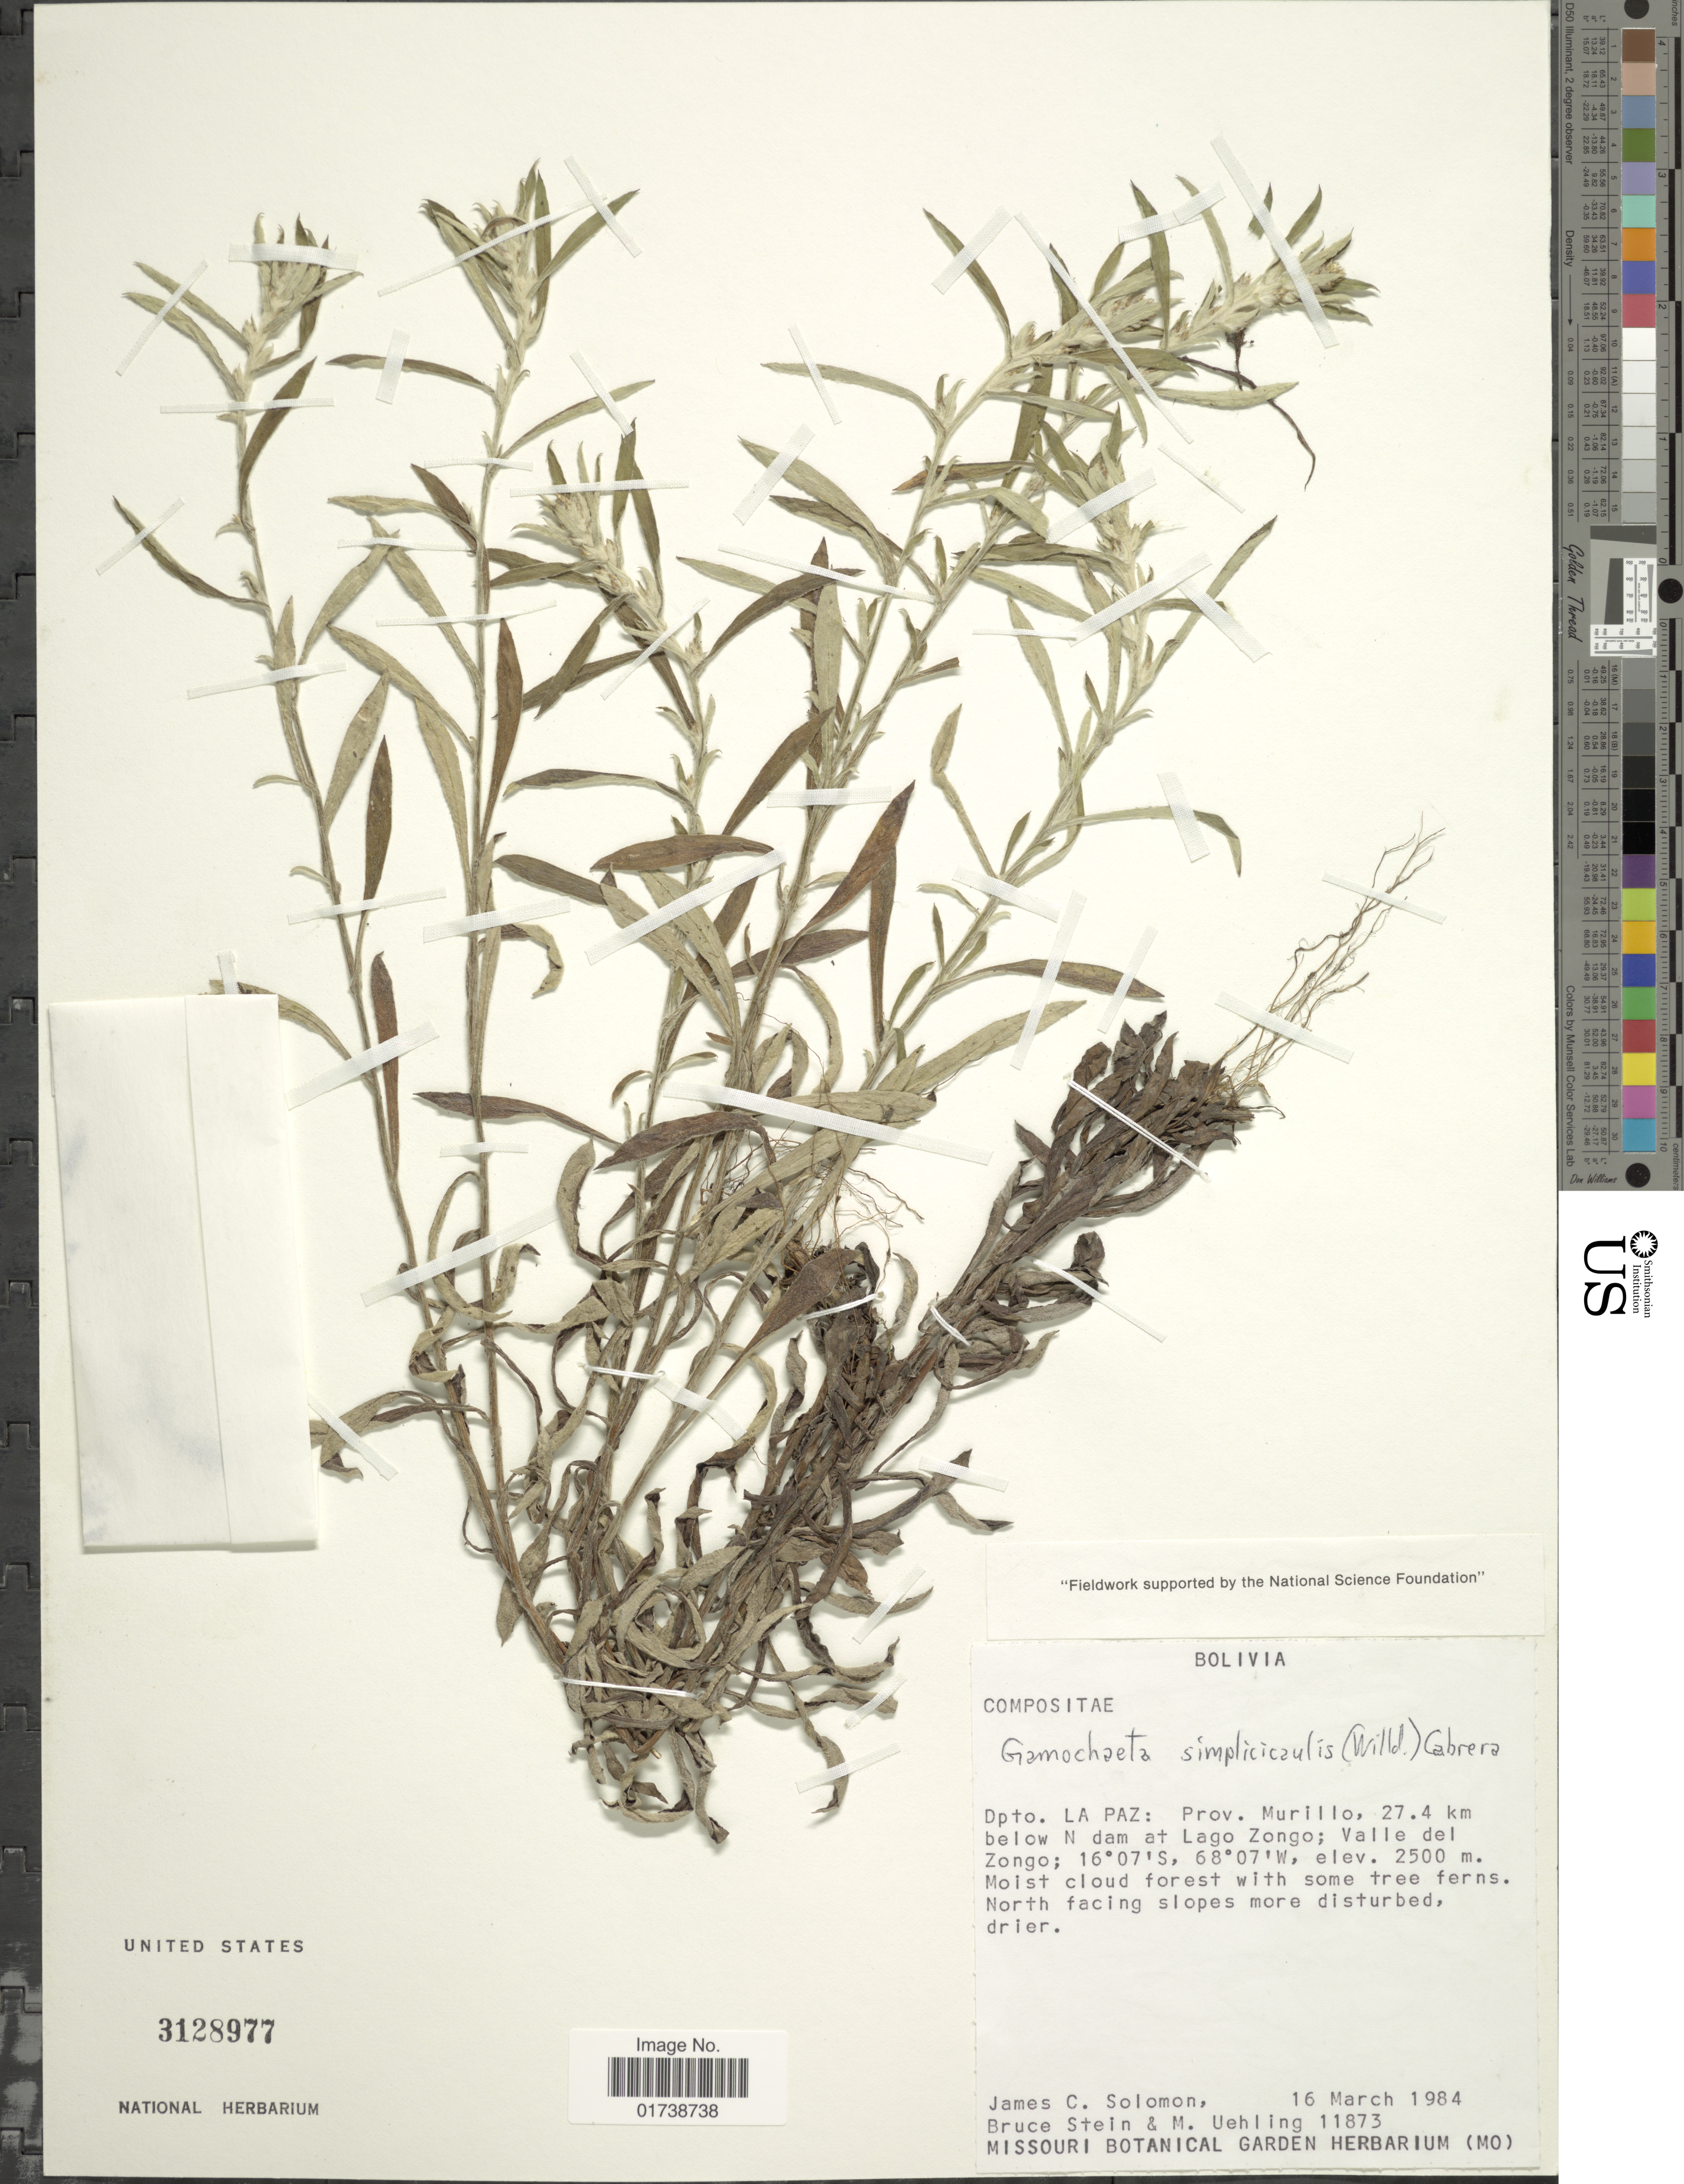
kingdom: Plantae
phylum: Tracheophyta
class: Magnoliopsida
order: Asterales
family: Asteraceae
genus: Gamochaeta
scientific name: Gamochaeta simplicicaulis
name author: (Willd. ex Spreng.) Cabrera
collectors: J. C. Solomon, B. A. Stein & M. Uehling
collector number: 11873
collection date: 1984-03-16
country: Bolivia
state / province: La Paz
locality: Prov. Murillo, 27.4 km below N dam at Lago Zongo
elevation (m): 2500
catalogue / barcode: US 3128977